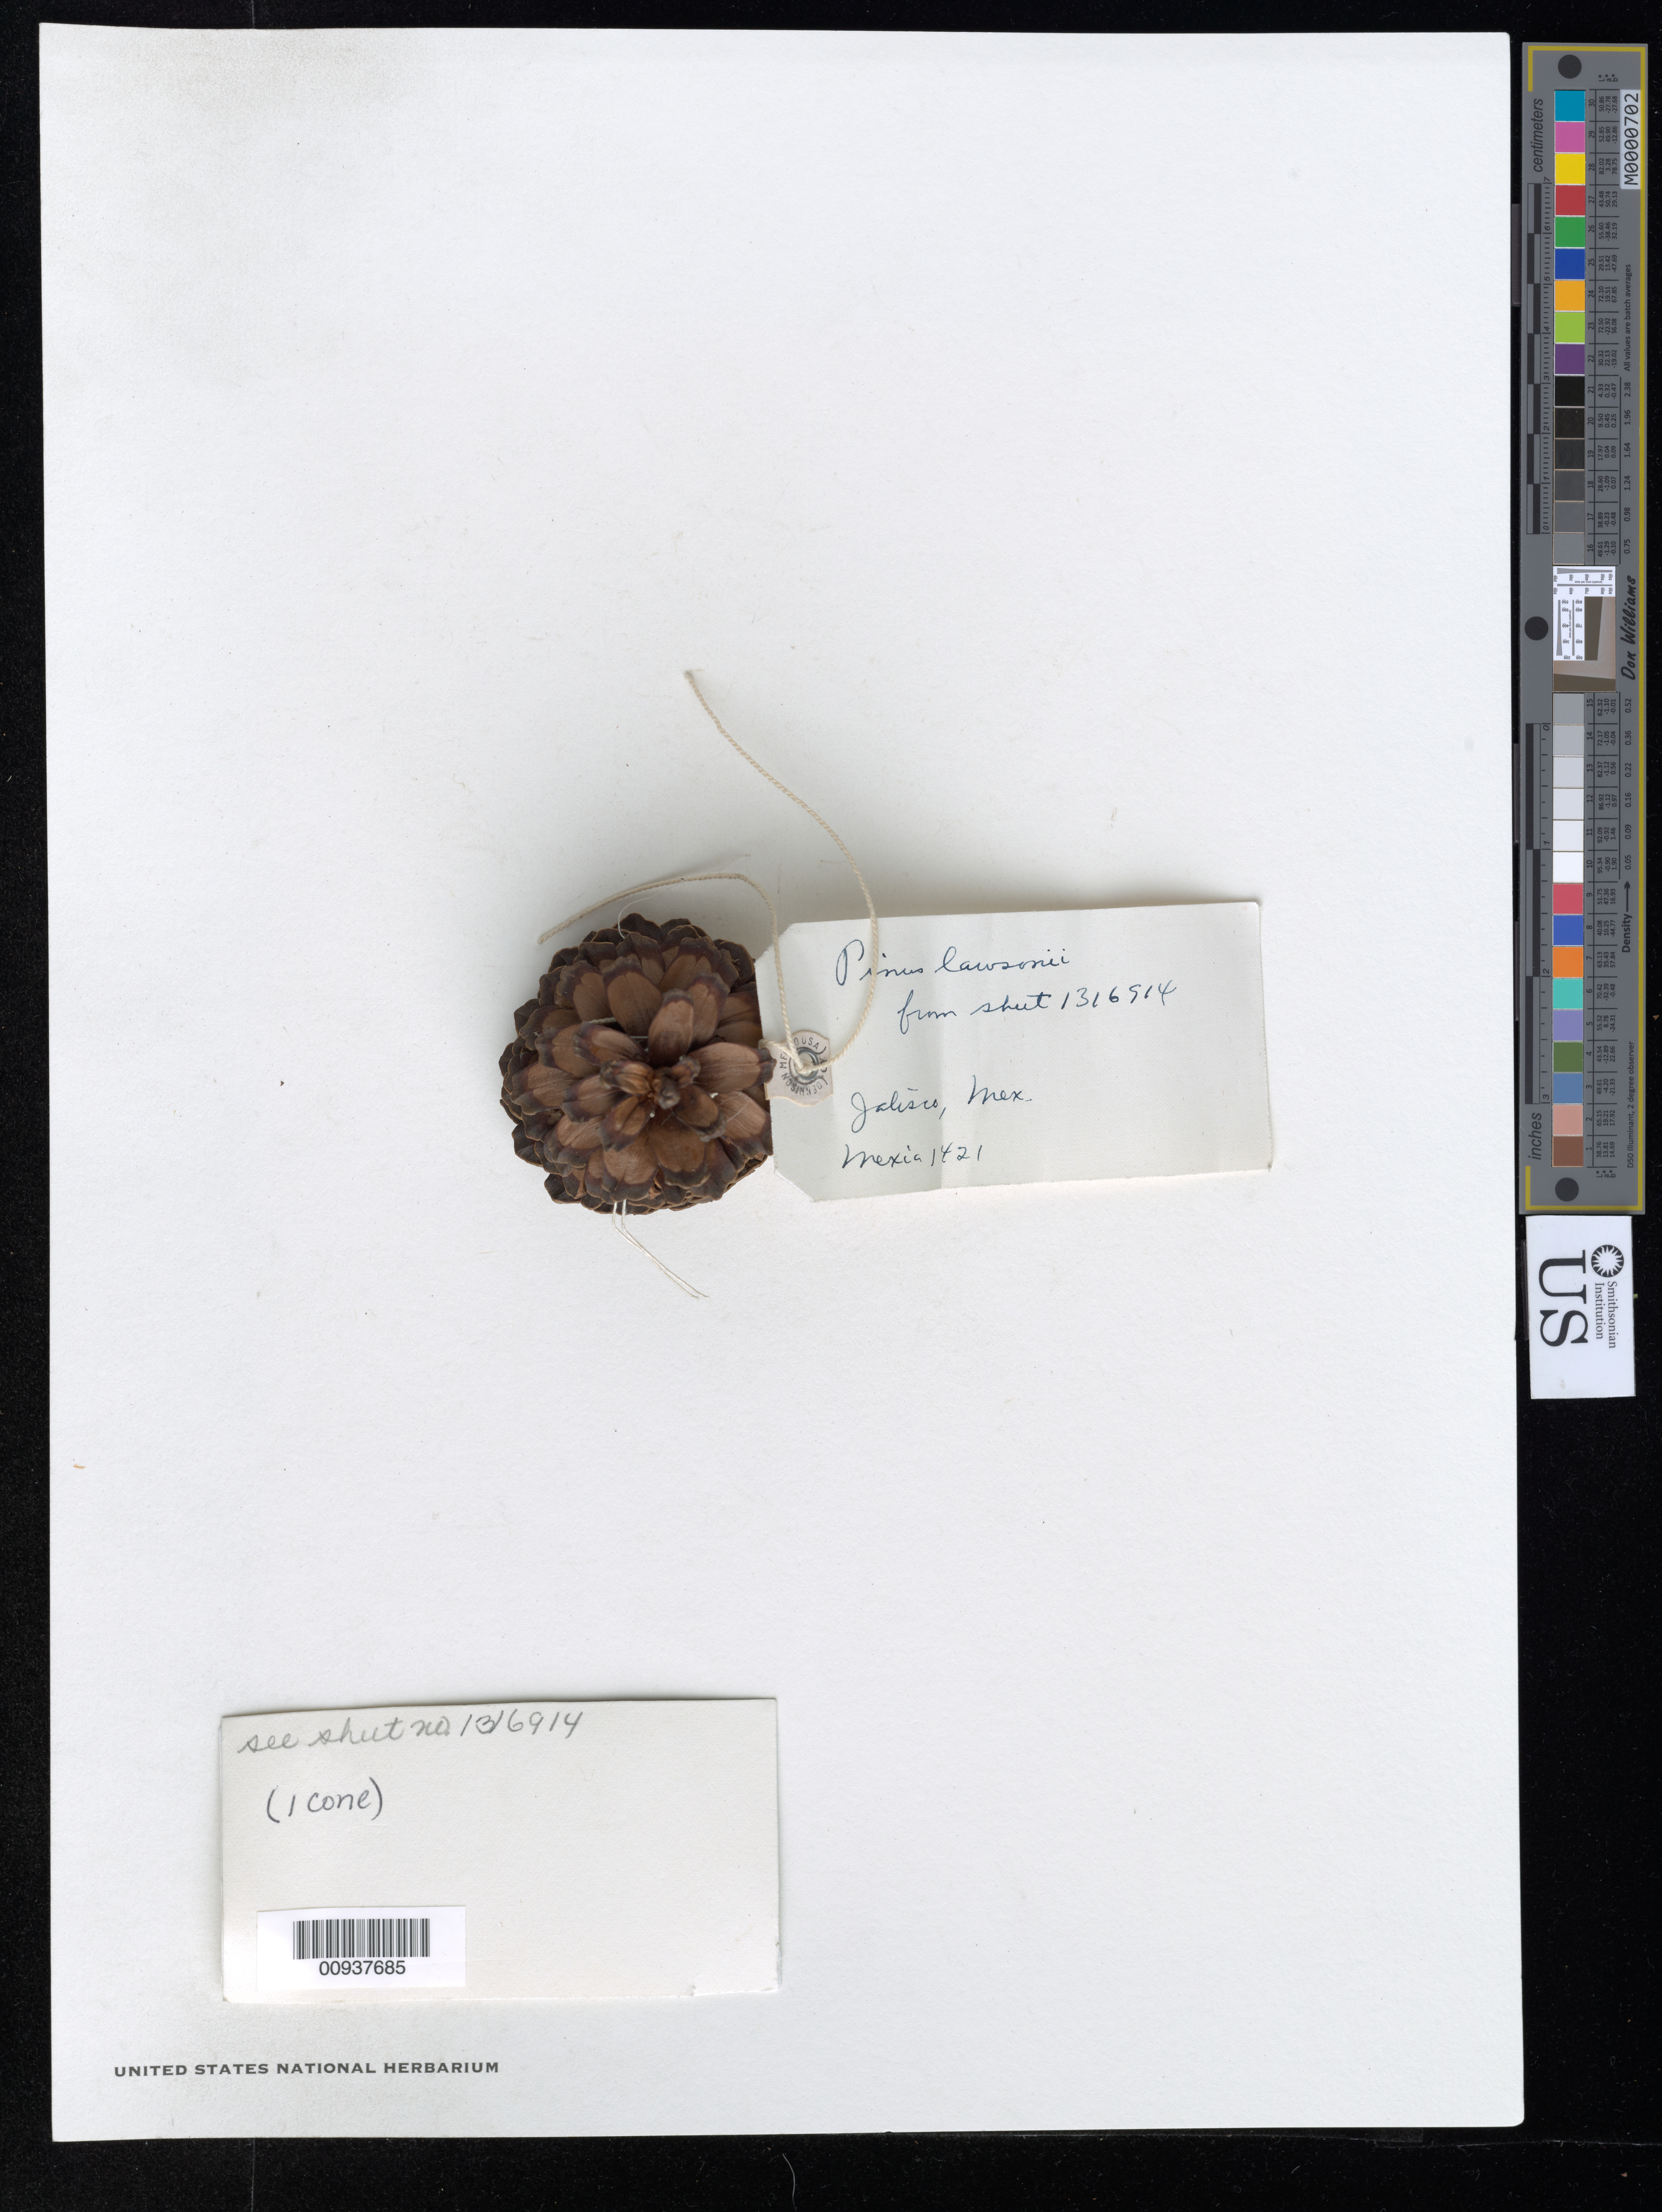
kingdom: Plantae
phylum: Tracheophyta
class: Pinopsida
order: Pinales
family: Pinaceae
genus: Pinus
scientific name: Pinus lawsonii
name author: Roezl ex Gordon & Glend.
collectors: Y. Mexia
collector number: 1421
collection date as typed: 08 Jan 1927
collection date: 1927-01-08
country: Mexico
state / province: Jalisco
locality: Trail from San Sebastian to Arroyo Seco. Sierra Madre Occidental.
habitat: Steep hillsides. Open pine forest.